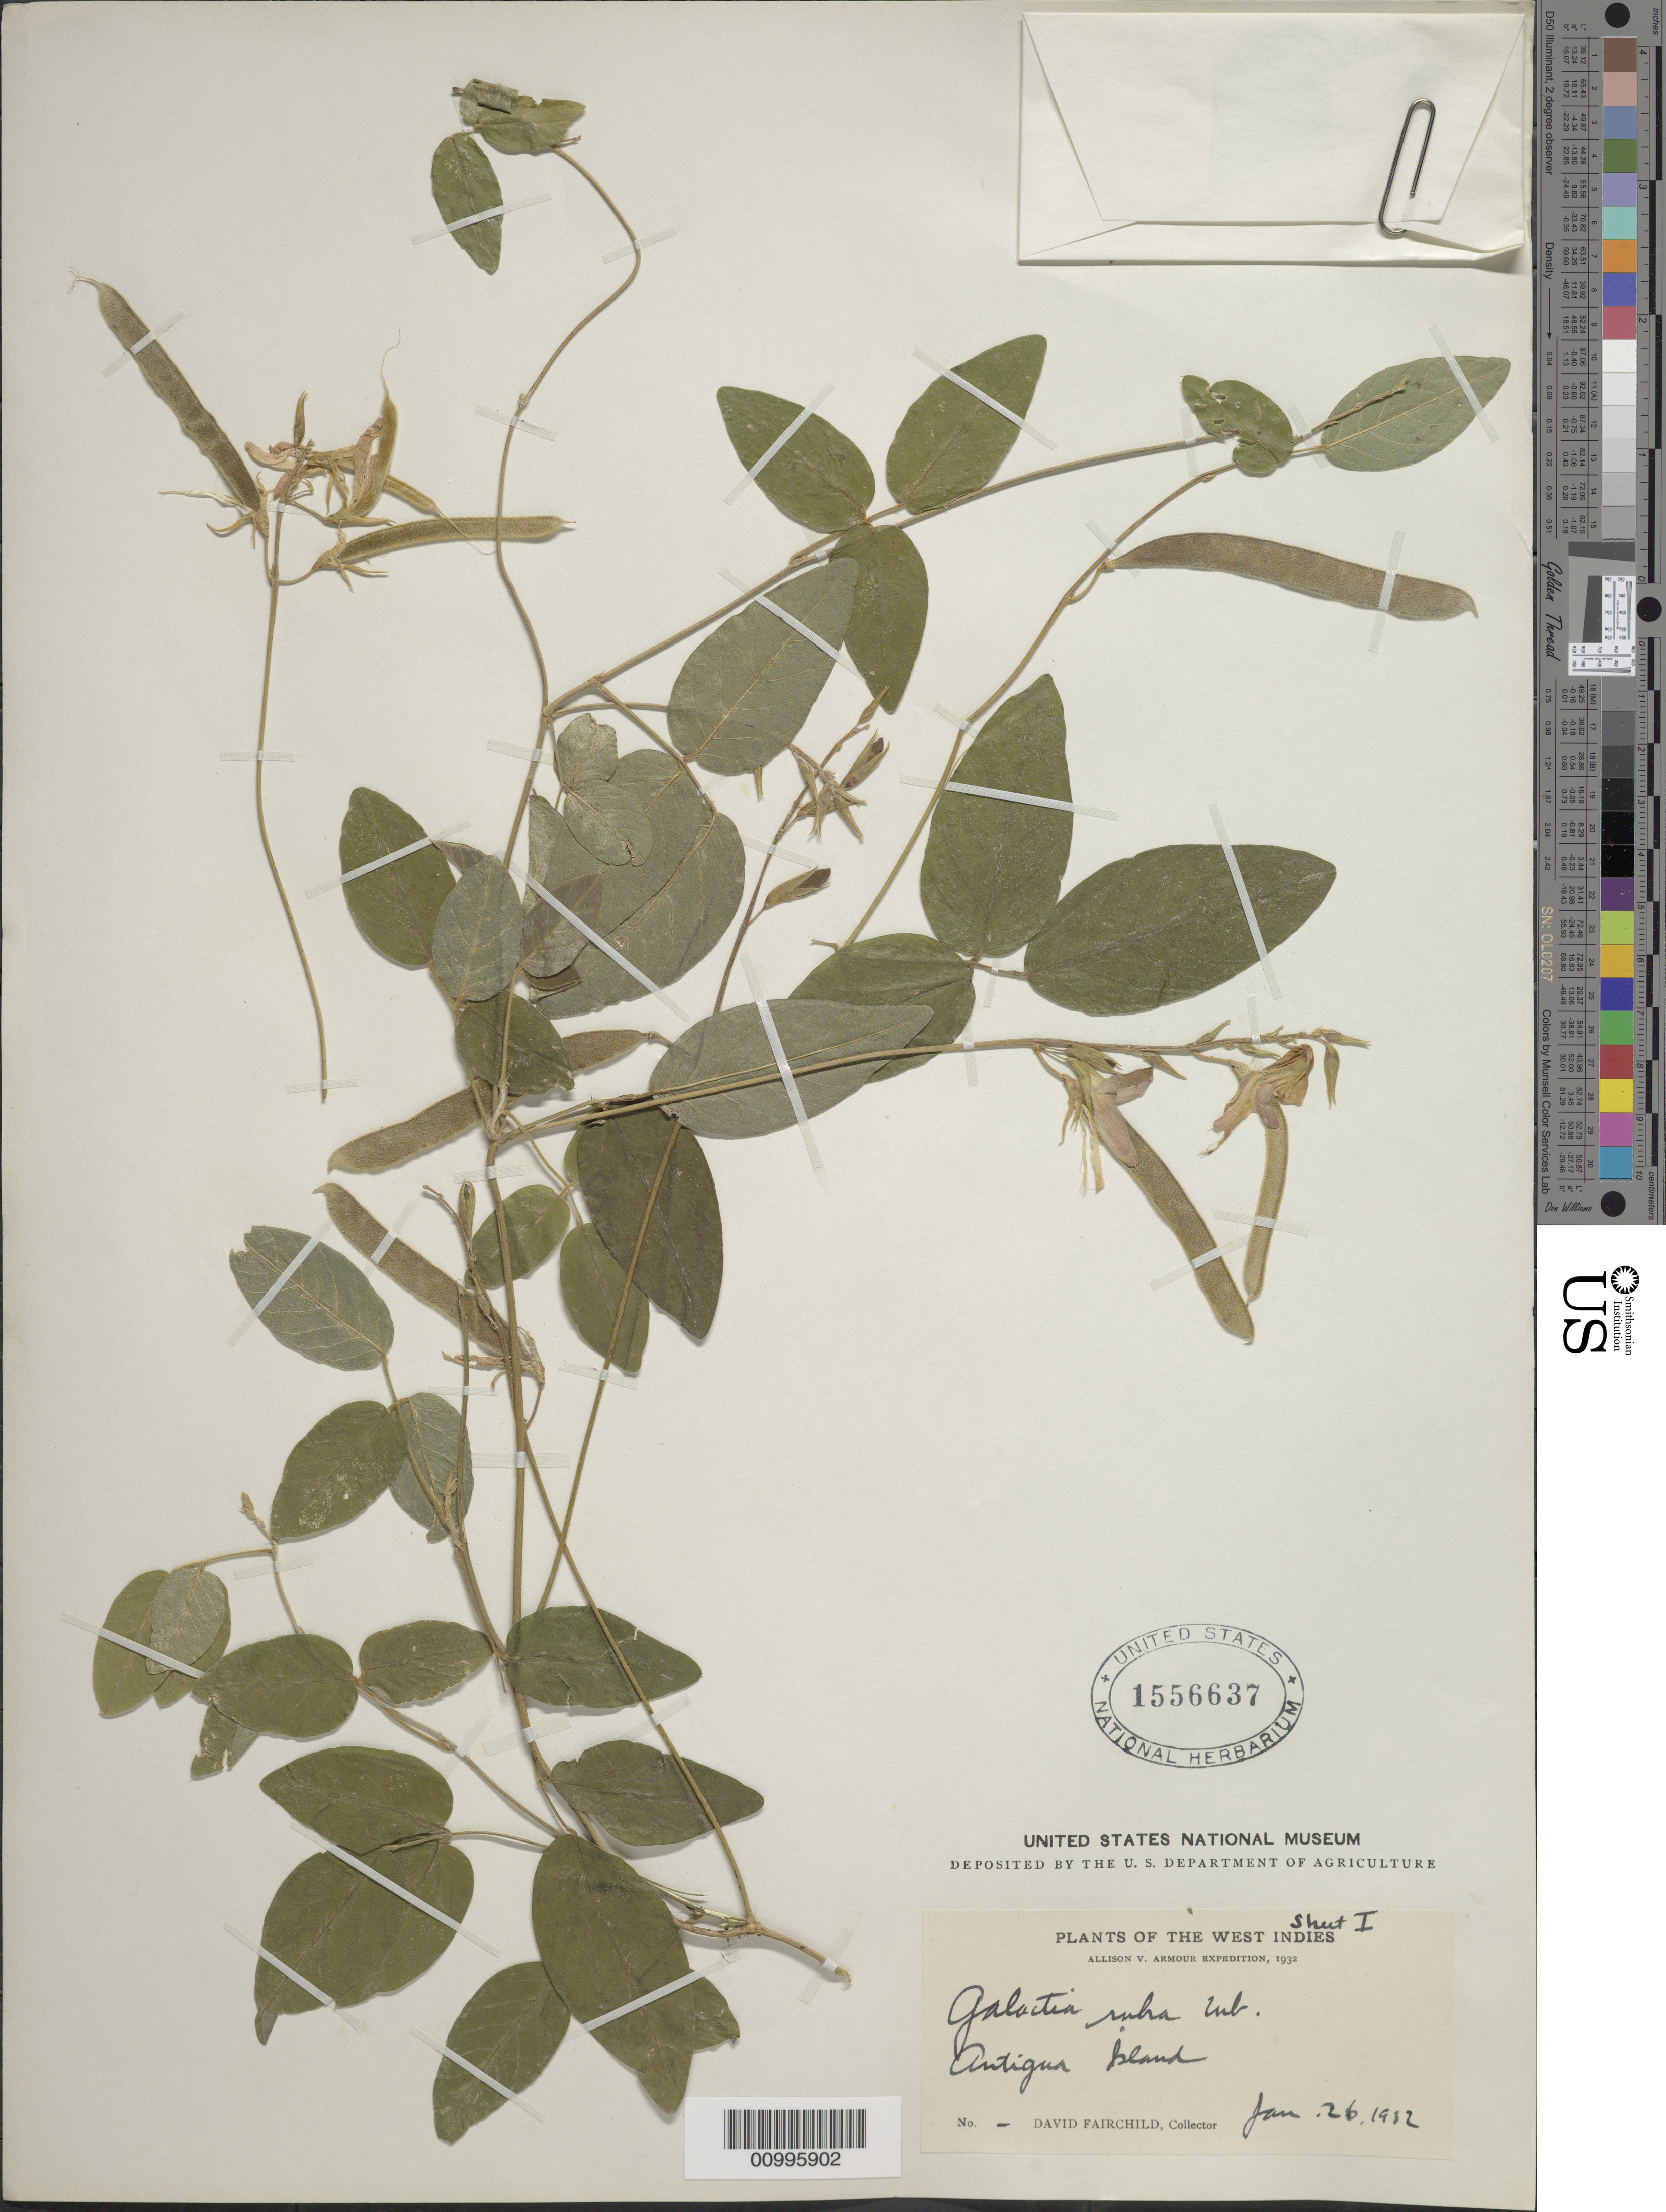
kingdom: Plantae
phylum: Tracheophyta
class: Magnoliopsida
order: Fabales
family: Fabaceae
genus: Galactia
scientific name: Galactia rubra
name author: (Jacq.) Urb.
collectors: D. Fairchild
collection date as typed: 26 Jan 1932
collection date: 1932-01-26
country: Antigua and Barbuda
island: Antigua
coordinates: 0 N, 0 E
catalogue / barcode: US 1556637